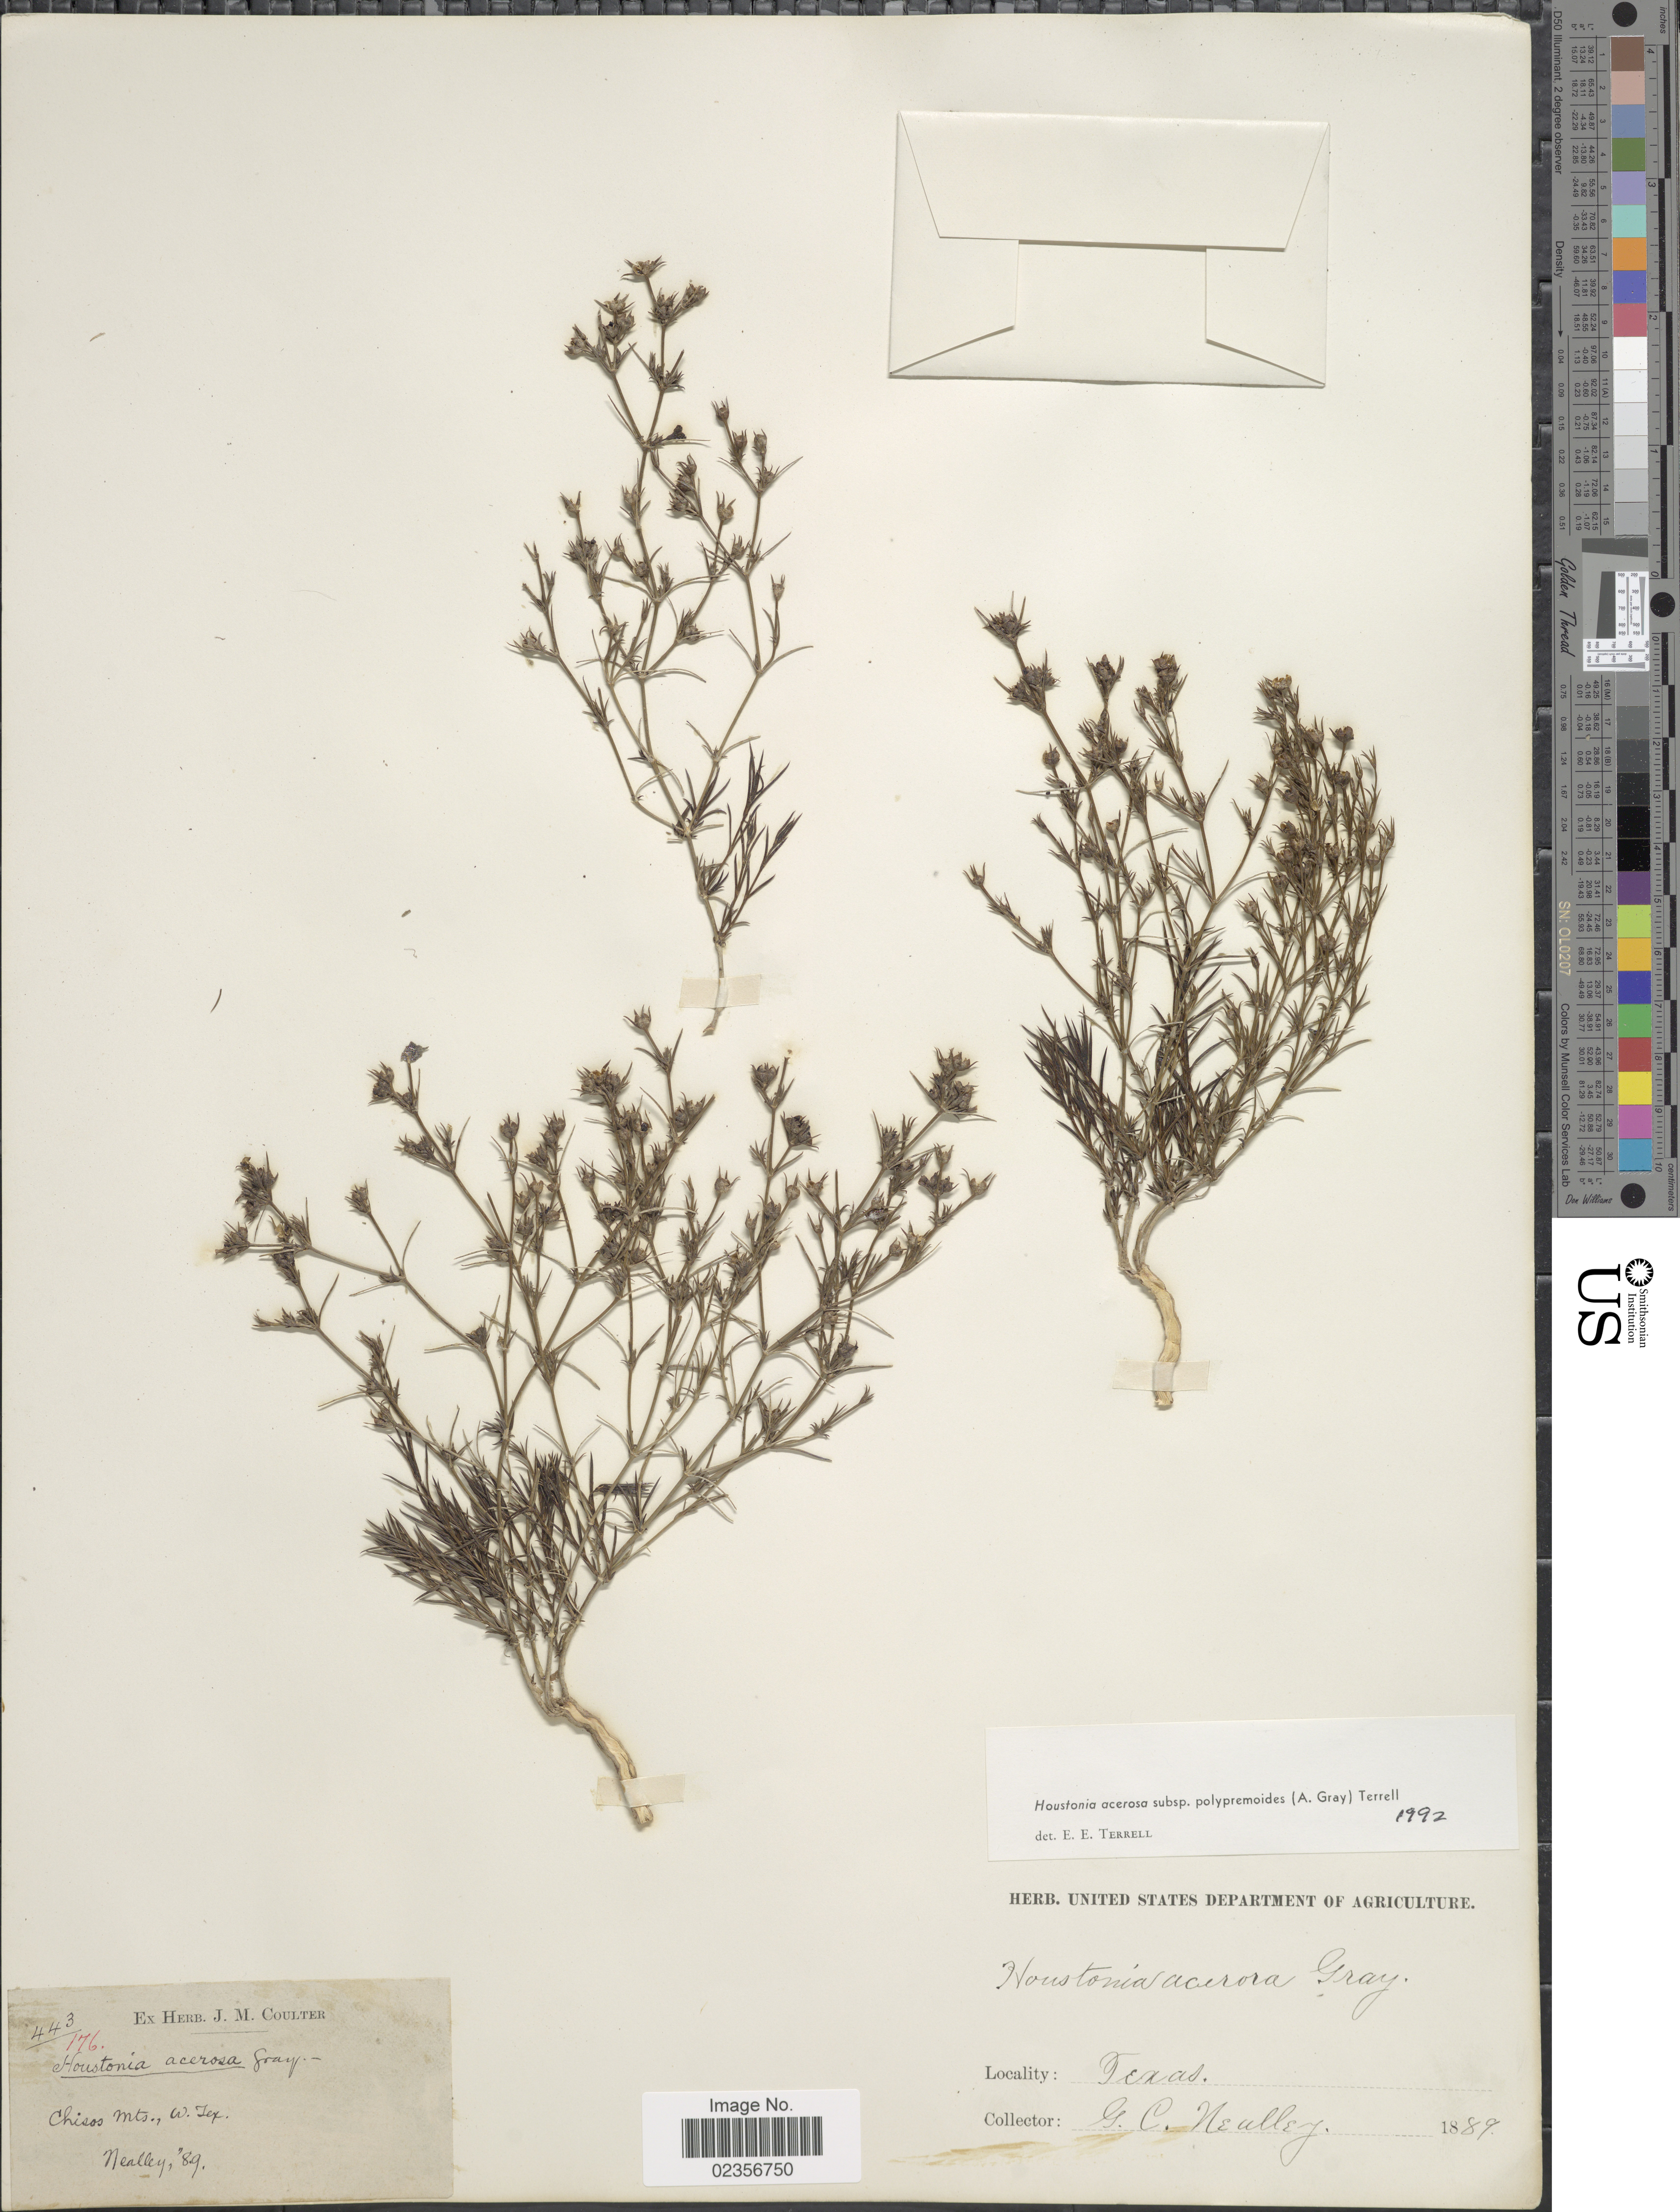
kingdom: Plantae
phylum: Tracheophyta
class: Magnoliopsida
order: Gentianales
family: Rubiaceae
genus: Houstonia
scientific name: Houstonia acerosa var. polypremoides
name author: (A. Gray) Terrell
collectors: G. C. Nealley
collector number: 4437/176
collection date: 1889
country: United States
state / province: Texas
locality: Chisos Mts., W. Texas